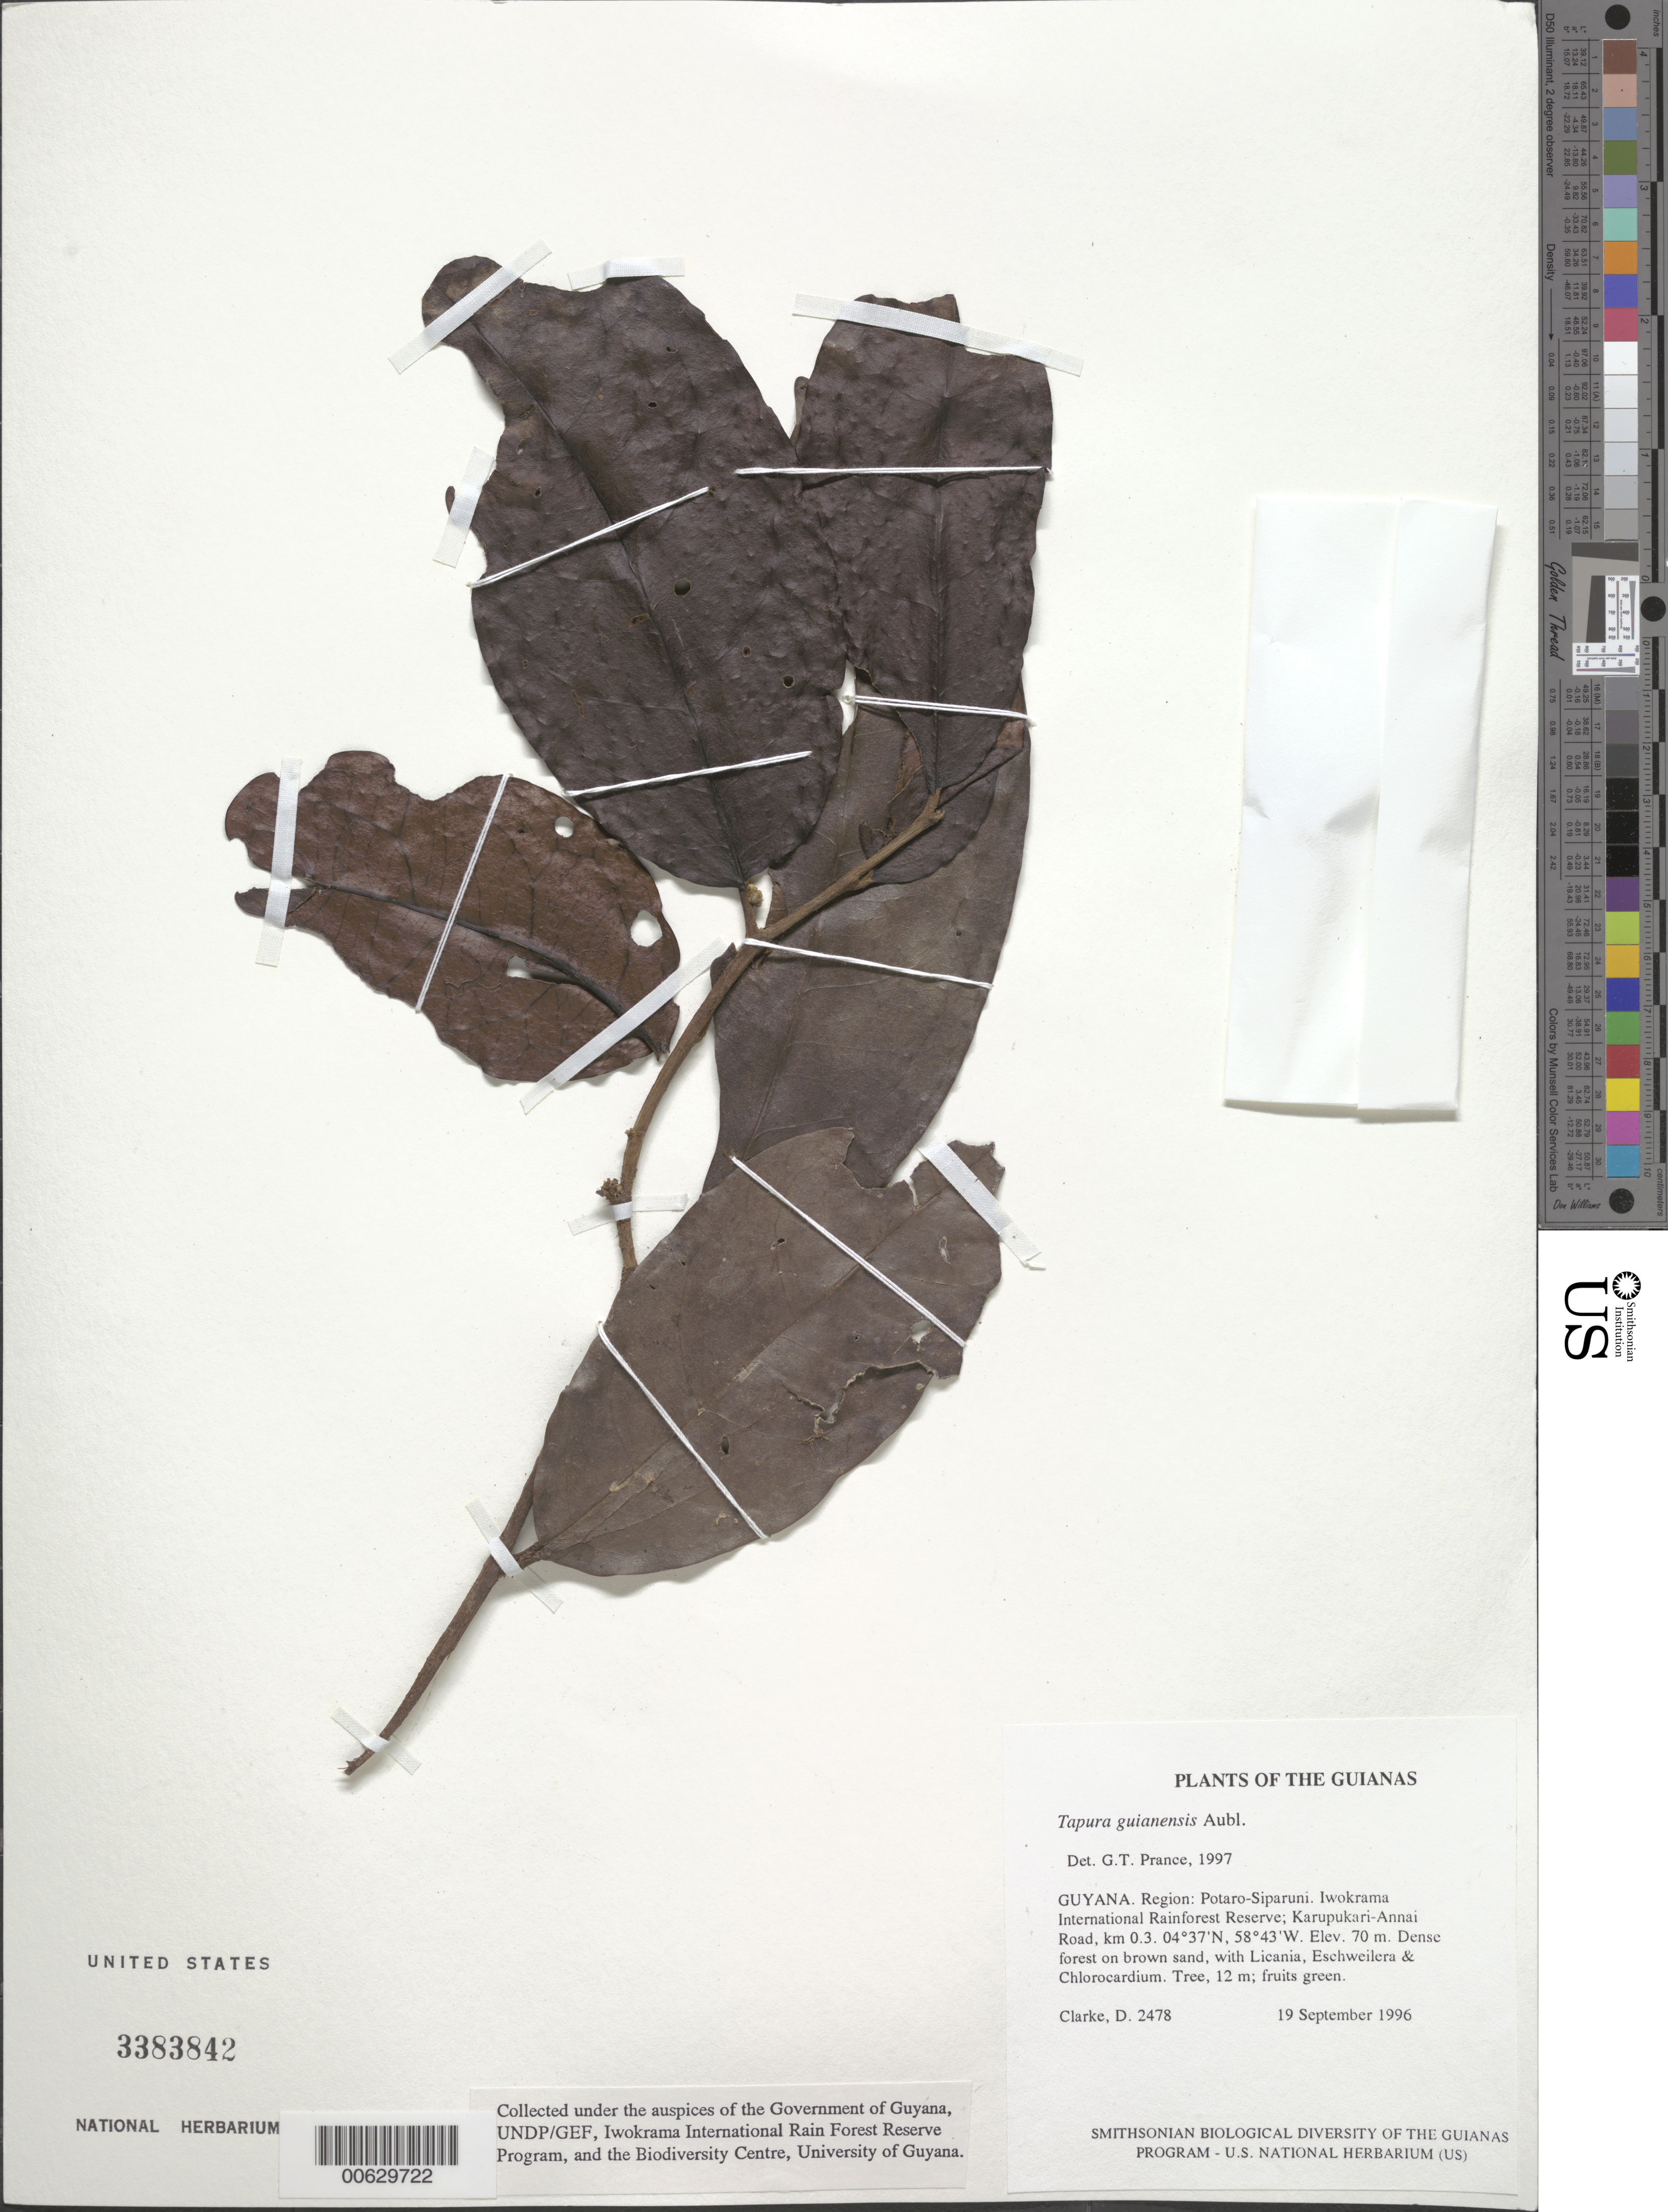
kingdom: Plantae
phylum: Tracheophyta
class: Magnoliopsida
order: Malpighiales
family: Dichapetalaceae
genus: Tapura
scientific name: Tapura guianensis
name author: Aubl.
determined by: Prance, G. T.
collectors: H. D. Clarke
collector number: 2478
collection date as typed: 19 September 1996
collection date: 1996-09-19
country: Guyana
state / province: Potaro-Siparuni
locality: Iwokrama International Rainforest Reserve; Karupukari-Annai Road, km 0.3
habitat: Dense forest on brown sand, with Licania, Eschweilera & Chlorocardium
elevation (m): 70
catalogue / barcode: US 3383842